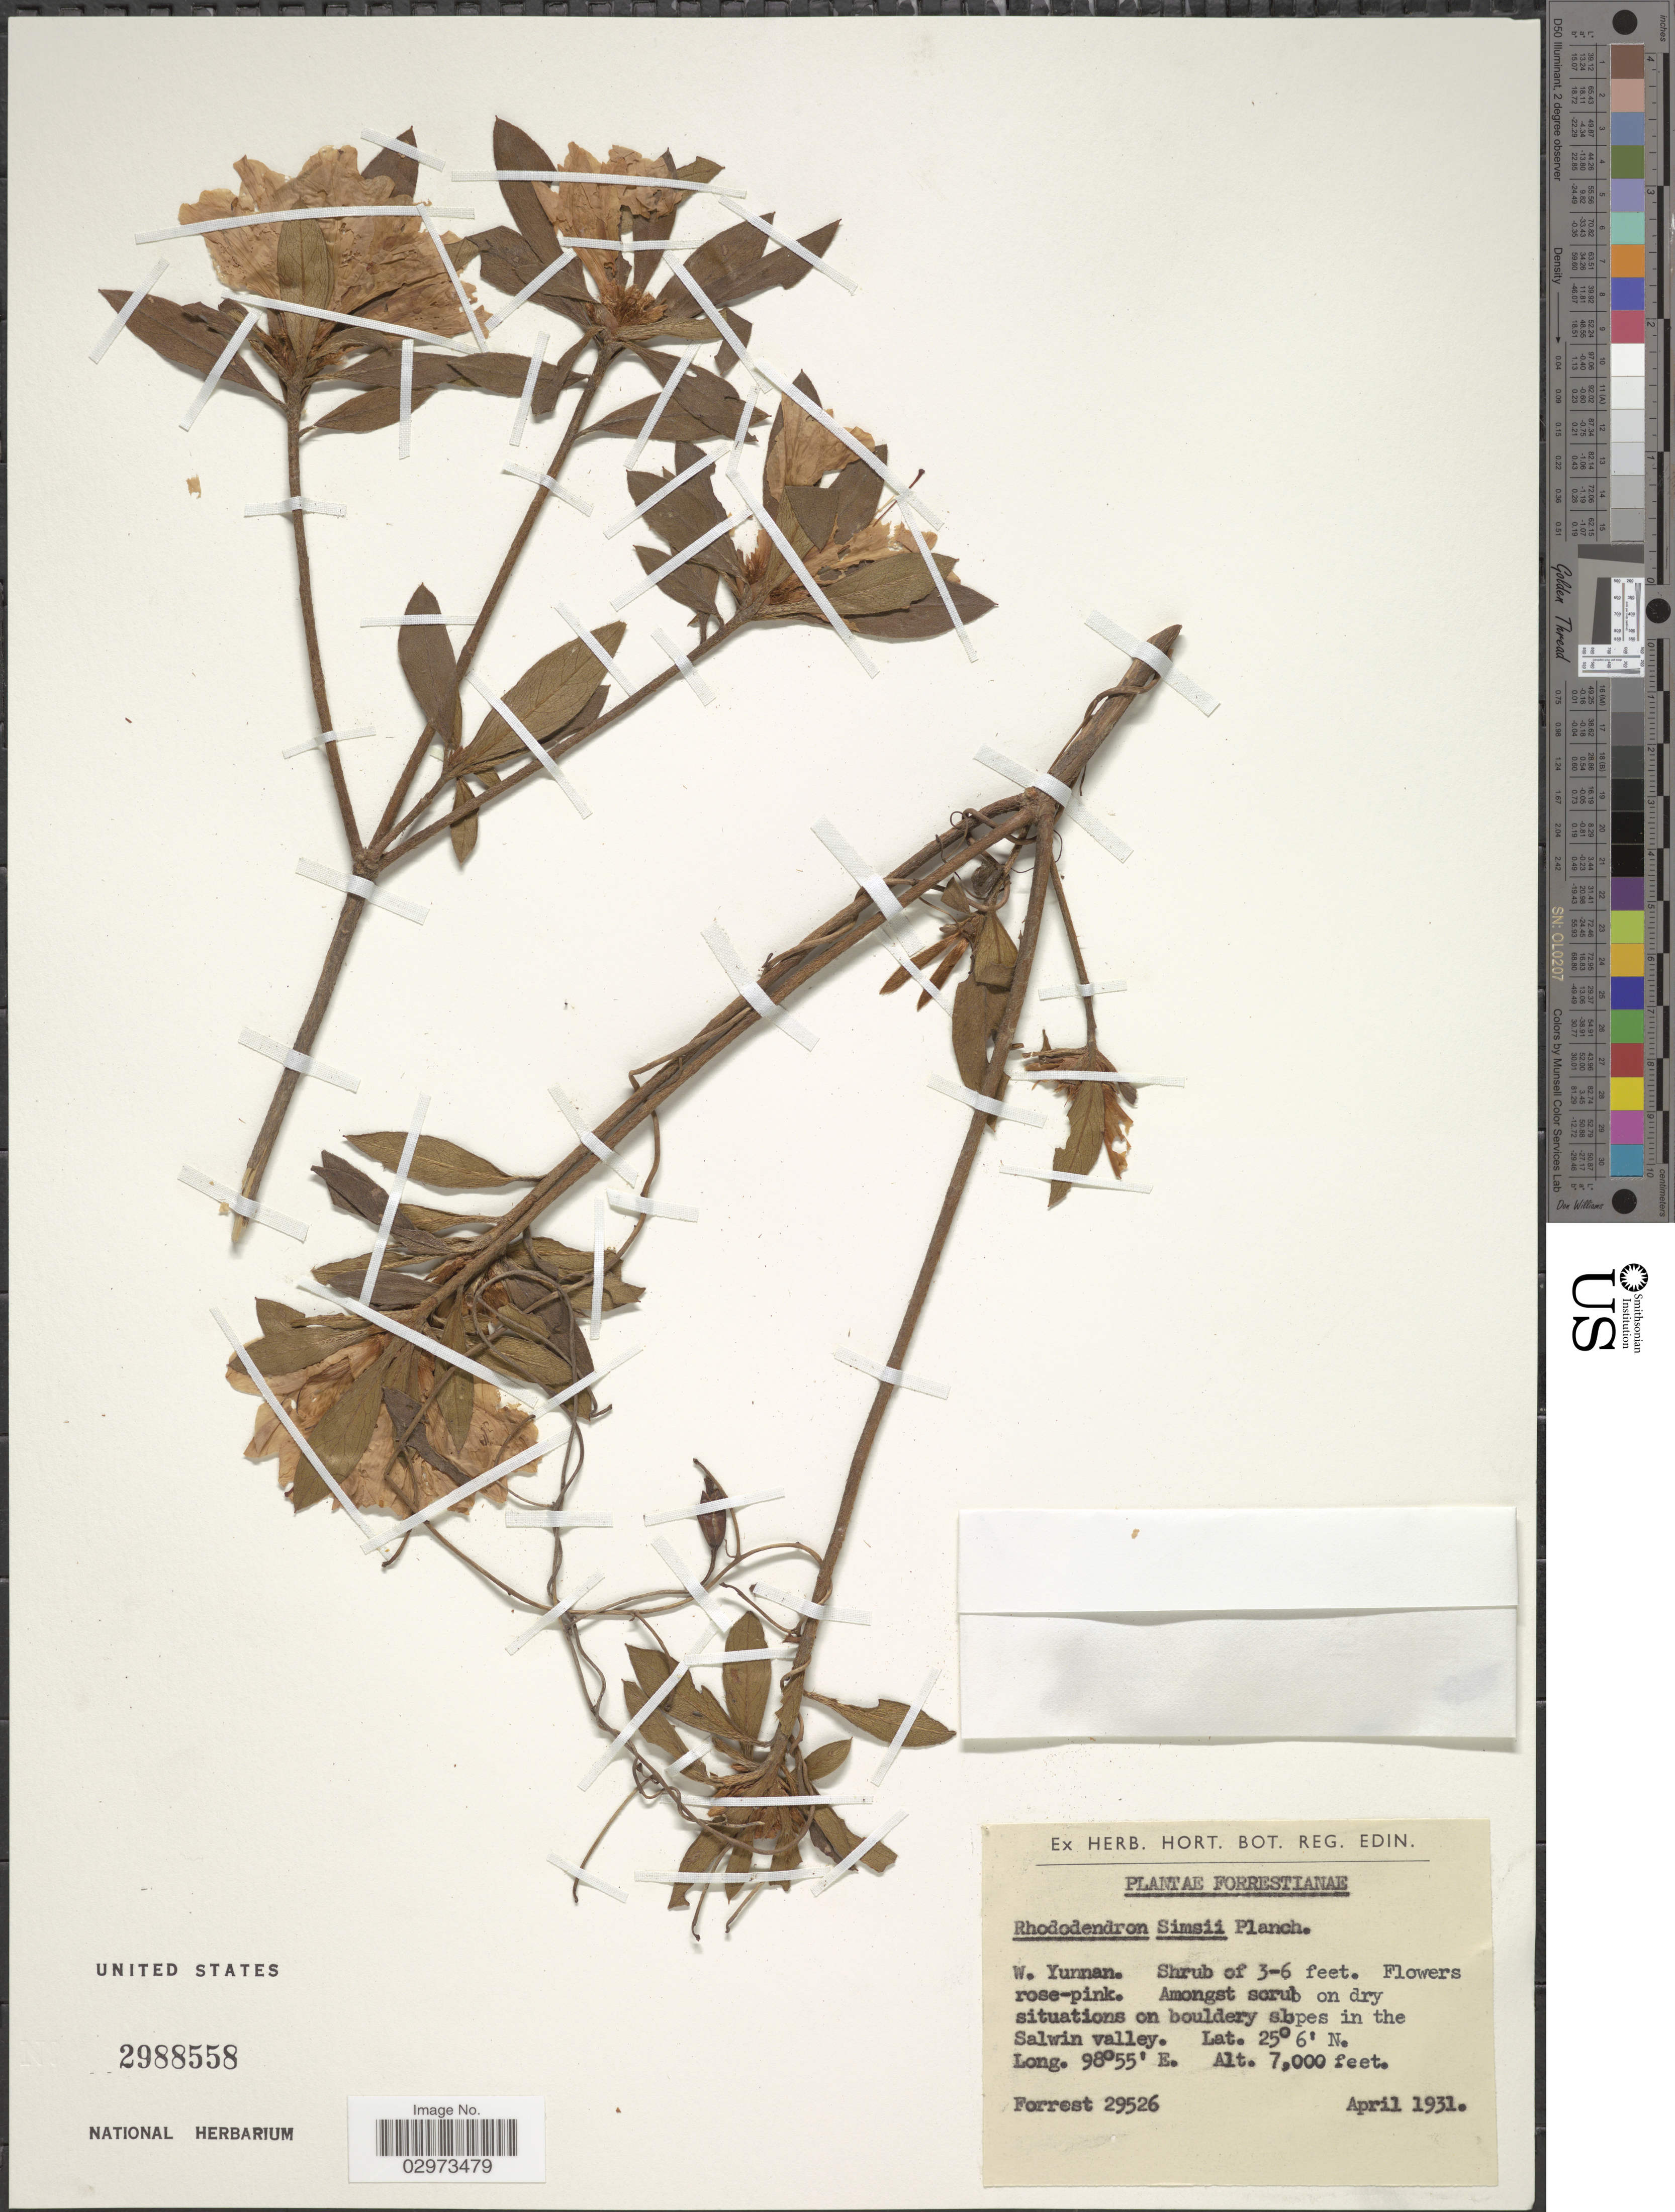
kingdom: Plantae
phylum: Tracheophyta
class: Magnoliopsida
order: Ericales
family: Ericaceae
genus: Rhododendron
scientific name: Rhododendron simsii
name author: Planch.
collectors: -. Forrest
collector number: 29526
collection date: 1931-04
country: China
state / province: Yunnan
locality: W. Yunnan. Amongst scrub on dry situations on bouldery slopes in the Salwin valley.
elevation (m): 2134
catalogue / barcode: US 2988558